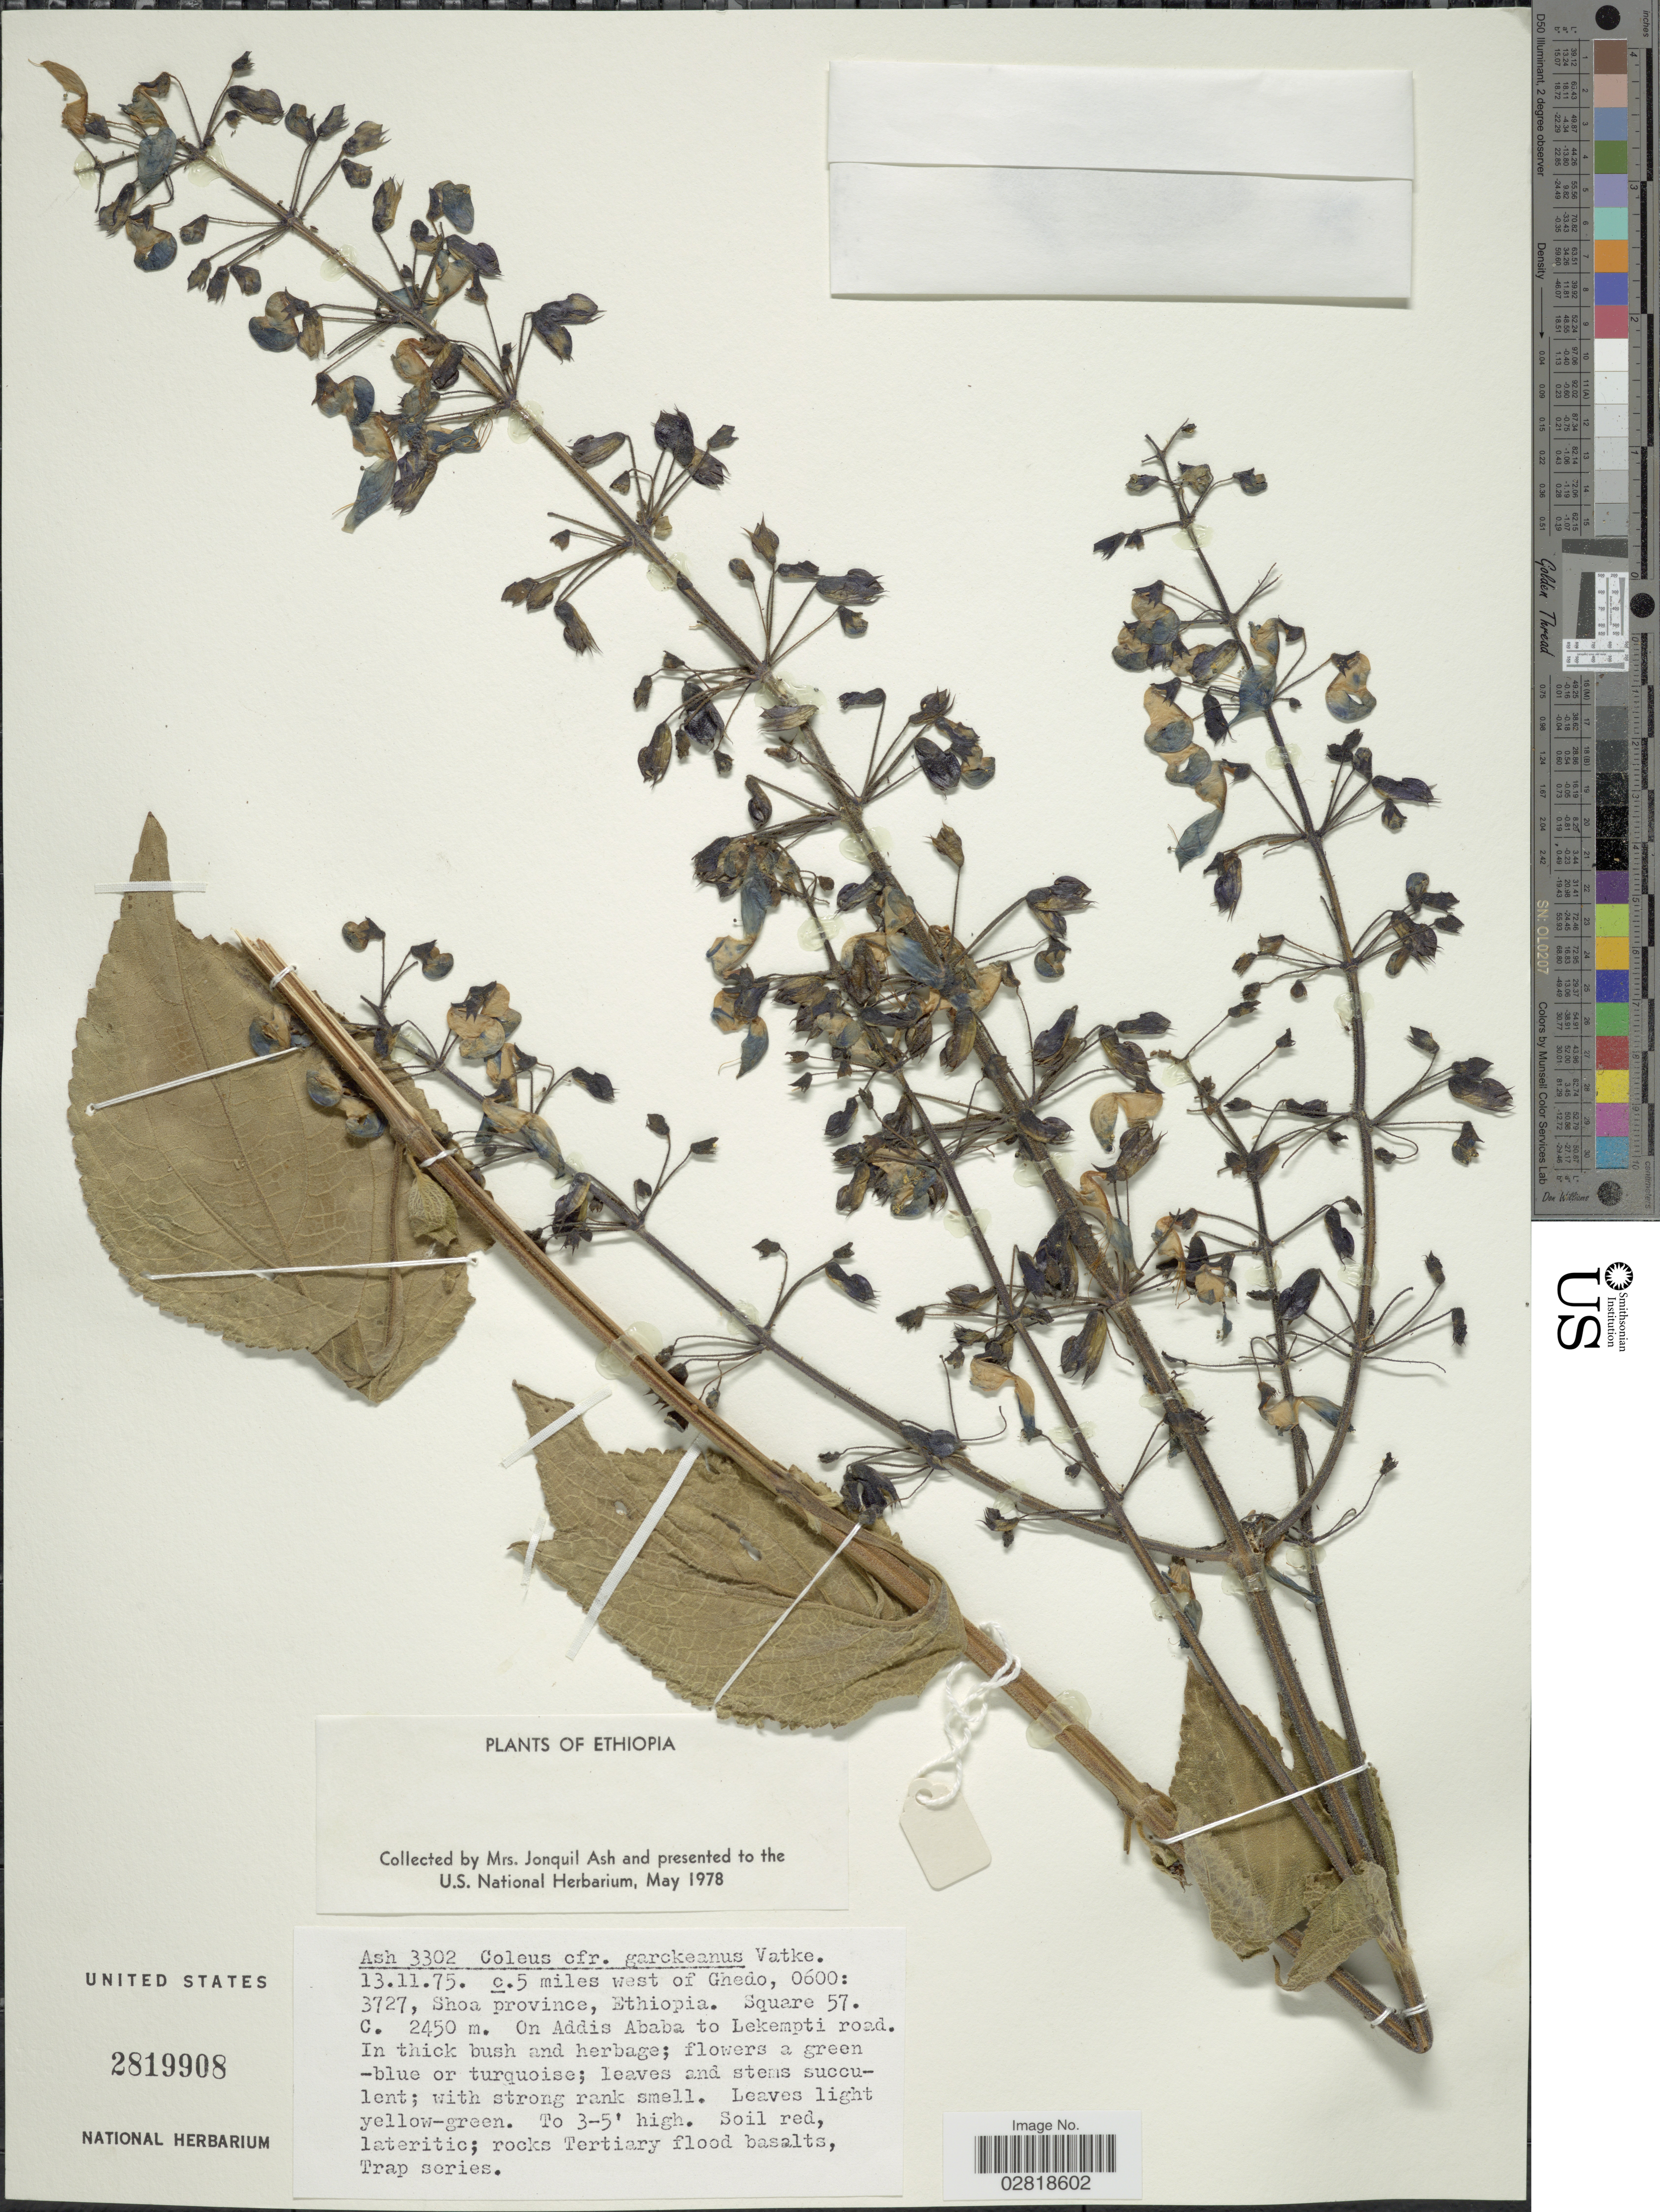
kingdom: Plantae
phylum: Tracheophyta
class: Magnoliopsida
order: Lamiales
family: Lamiaceae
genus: Plectranthus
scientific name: Plectranthus garckeanus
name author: (Vatke) J.K. Morton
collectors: J. Ash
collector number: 3302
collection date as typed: Transcribed d/m/y: 13/11/75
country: Ethiopia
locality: C. 5 miles west of Ghedo 0600:3727, Shoa province. Square 57. On Addis Ababa to Lekempti road.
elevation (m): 2450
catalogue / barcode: US 2819908